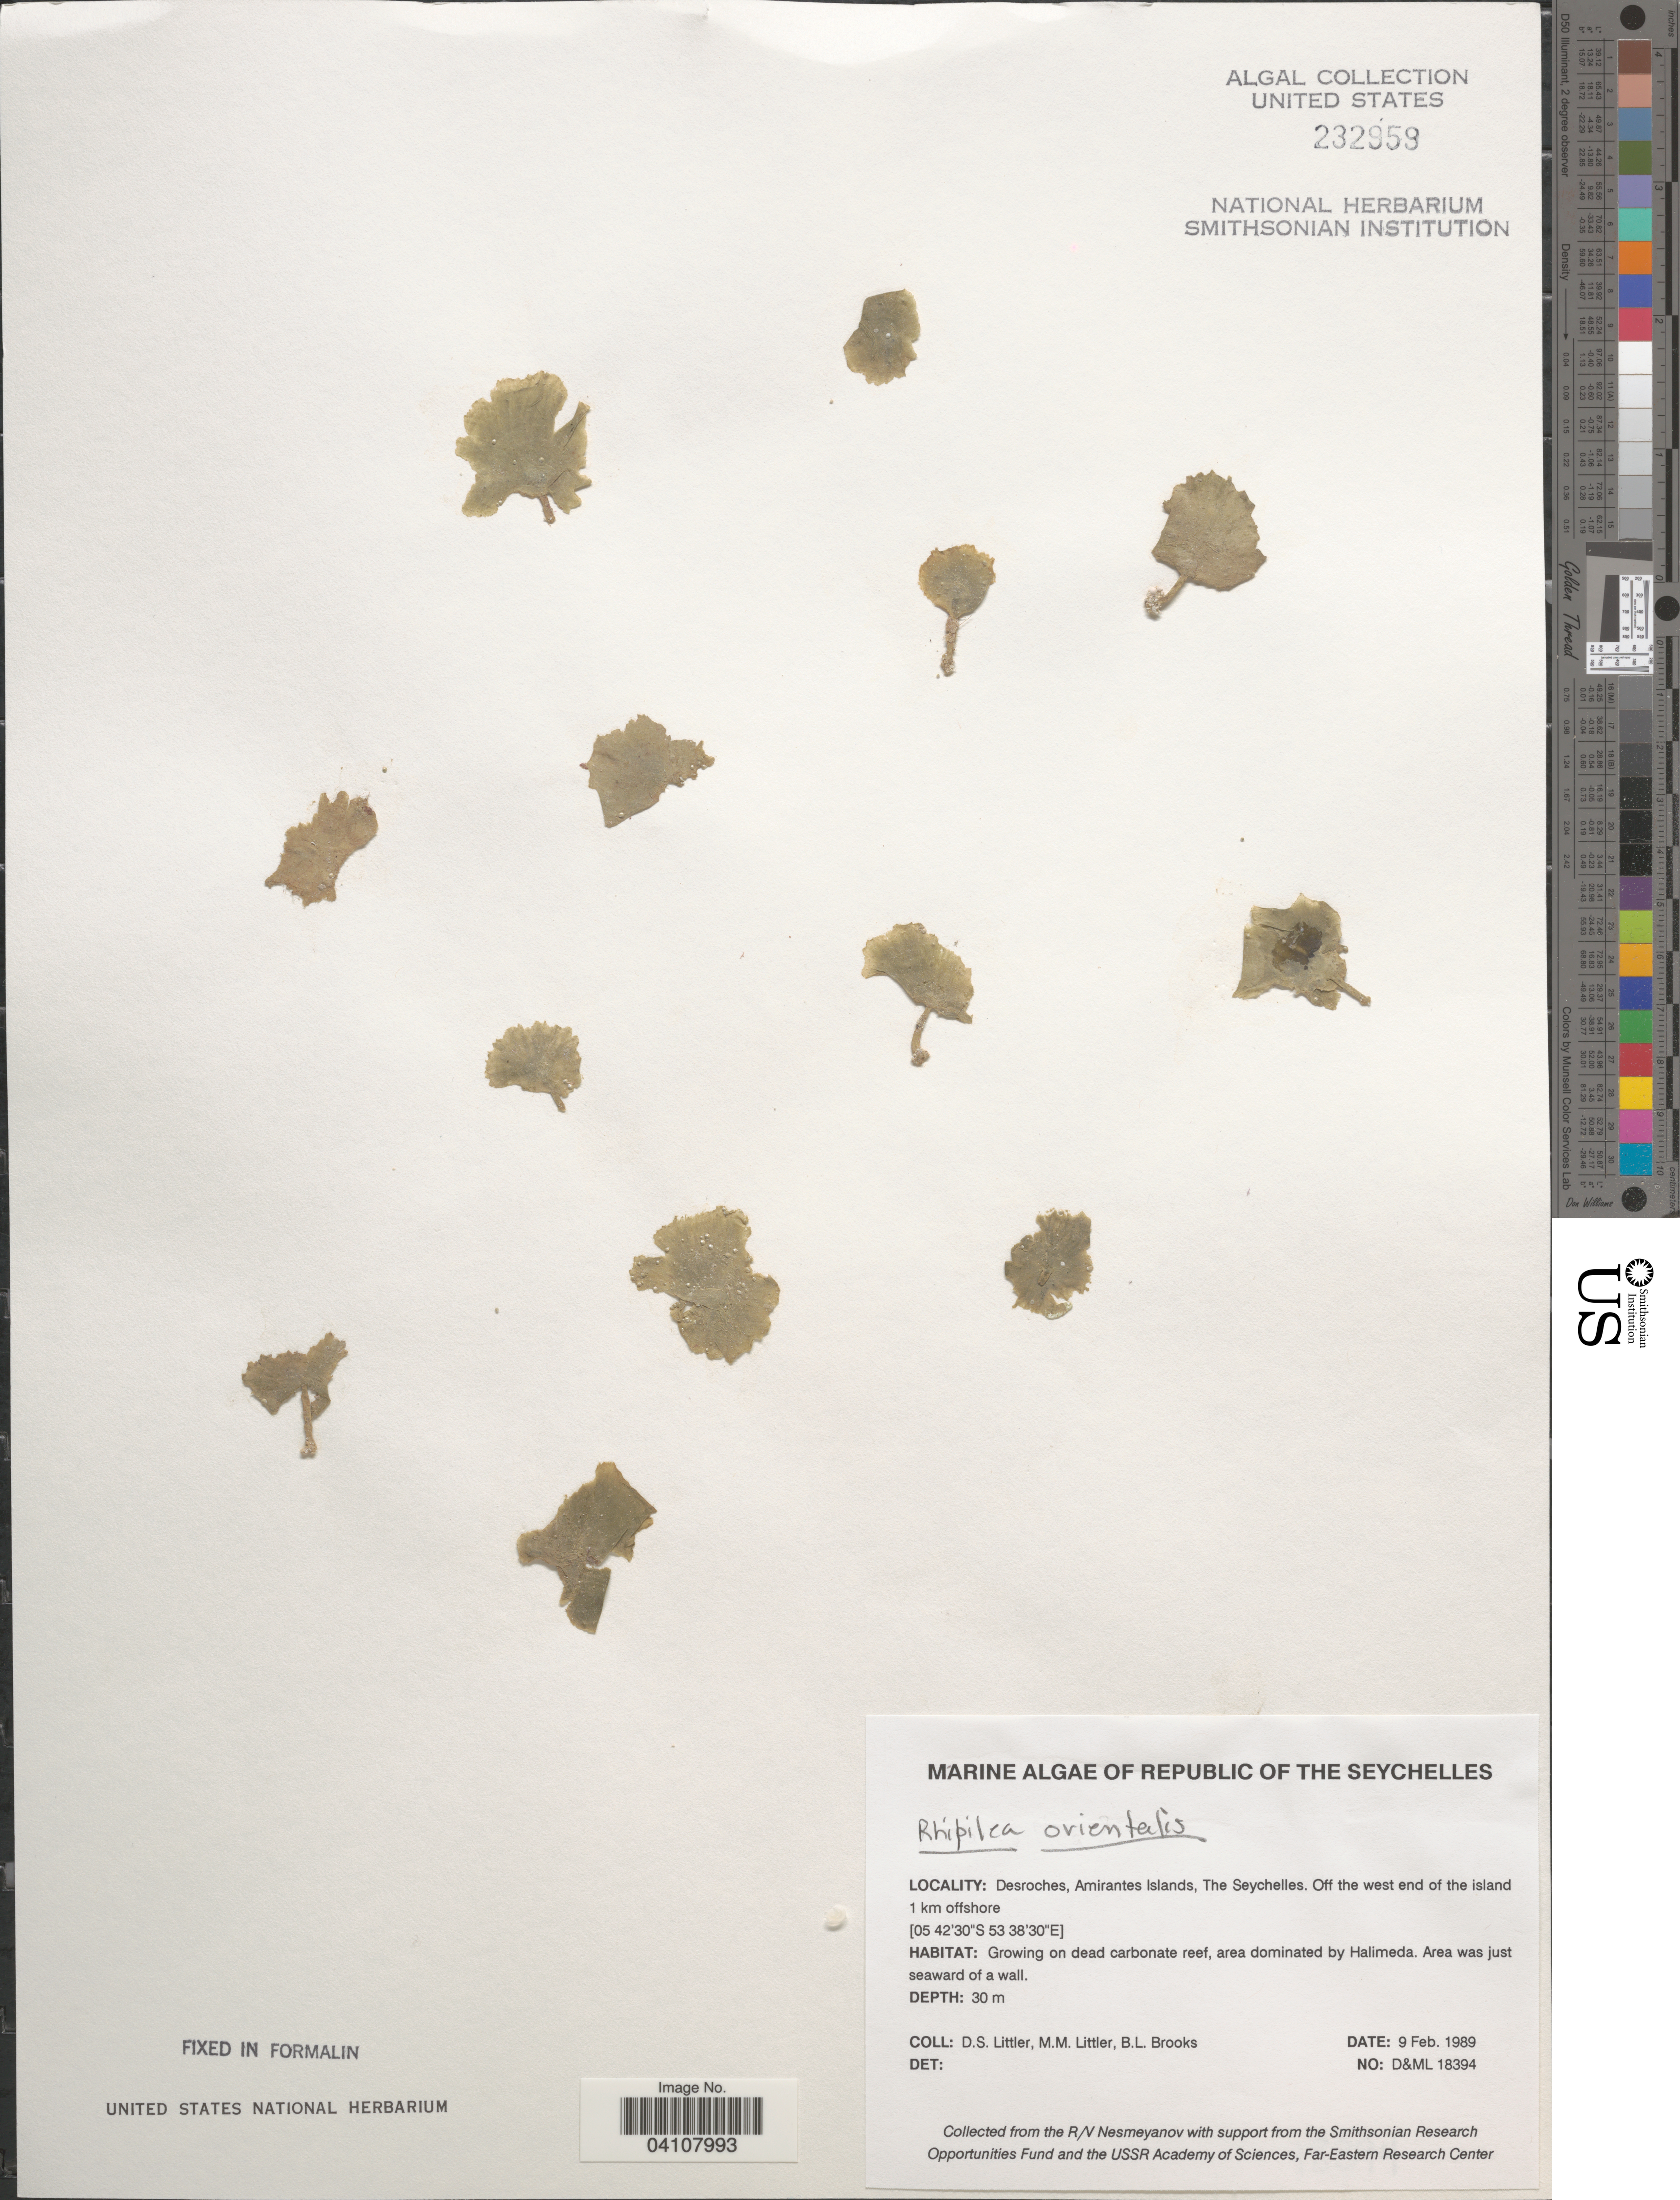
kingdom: Plantae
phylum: Chlorophyta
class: Ulvophyceae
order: Bryopsidales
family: Halimedaceae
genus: Kraftalia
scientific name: Kraftalia orientalis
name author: (A. Gepp & E. Gepp) Lagourgue & Payri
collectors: D. S. Littler & B. Brooks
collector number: D&ML18394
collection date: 1989-02-09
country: Seychelles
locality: Republic of the Seychelles. Desroches, Amirantes Islands. Off the west end of the island 1 km offshore.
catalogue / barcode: US 232959